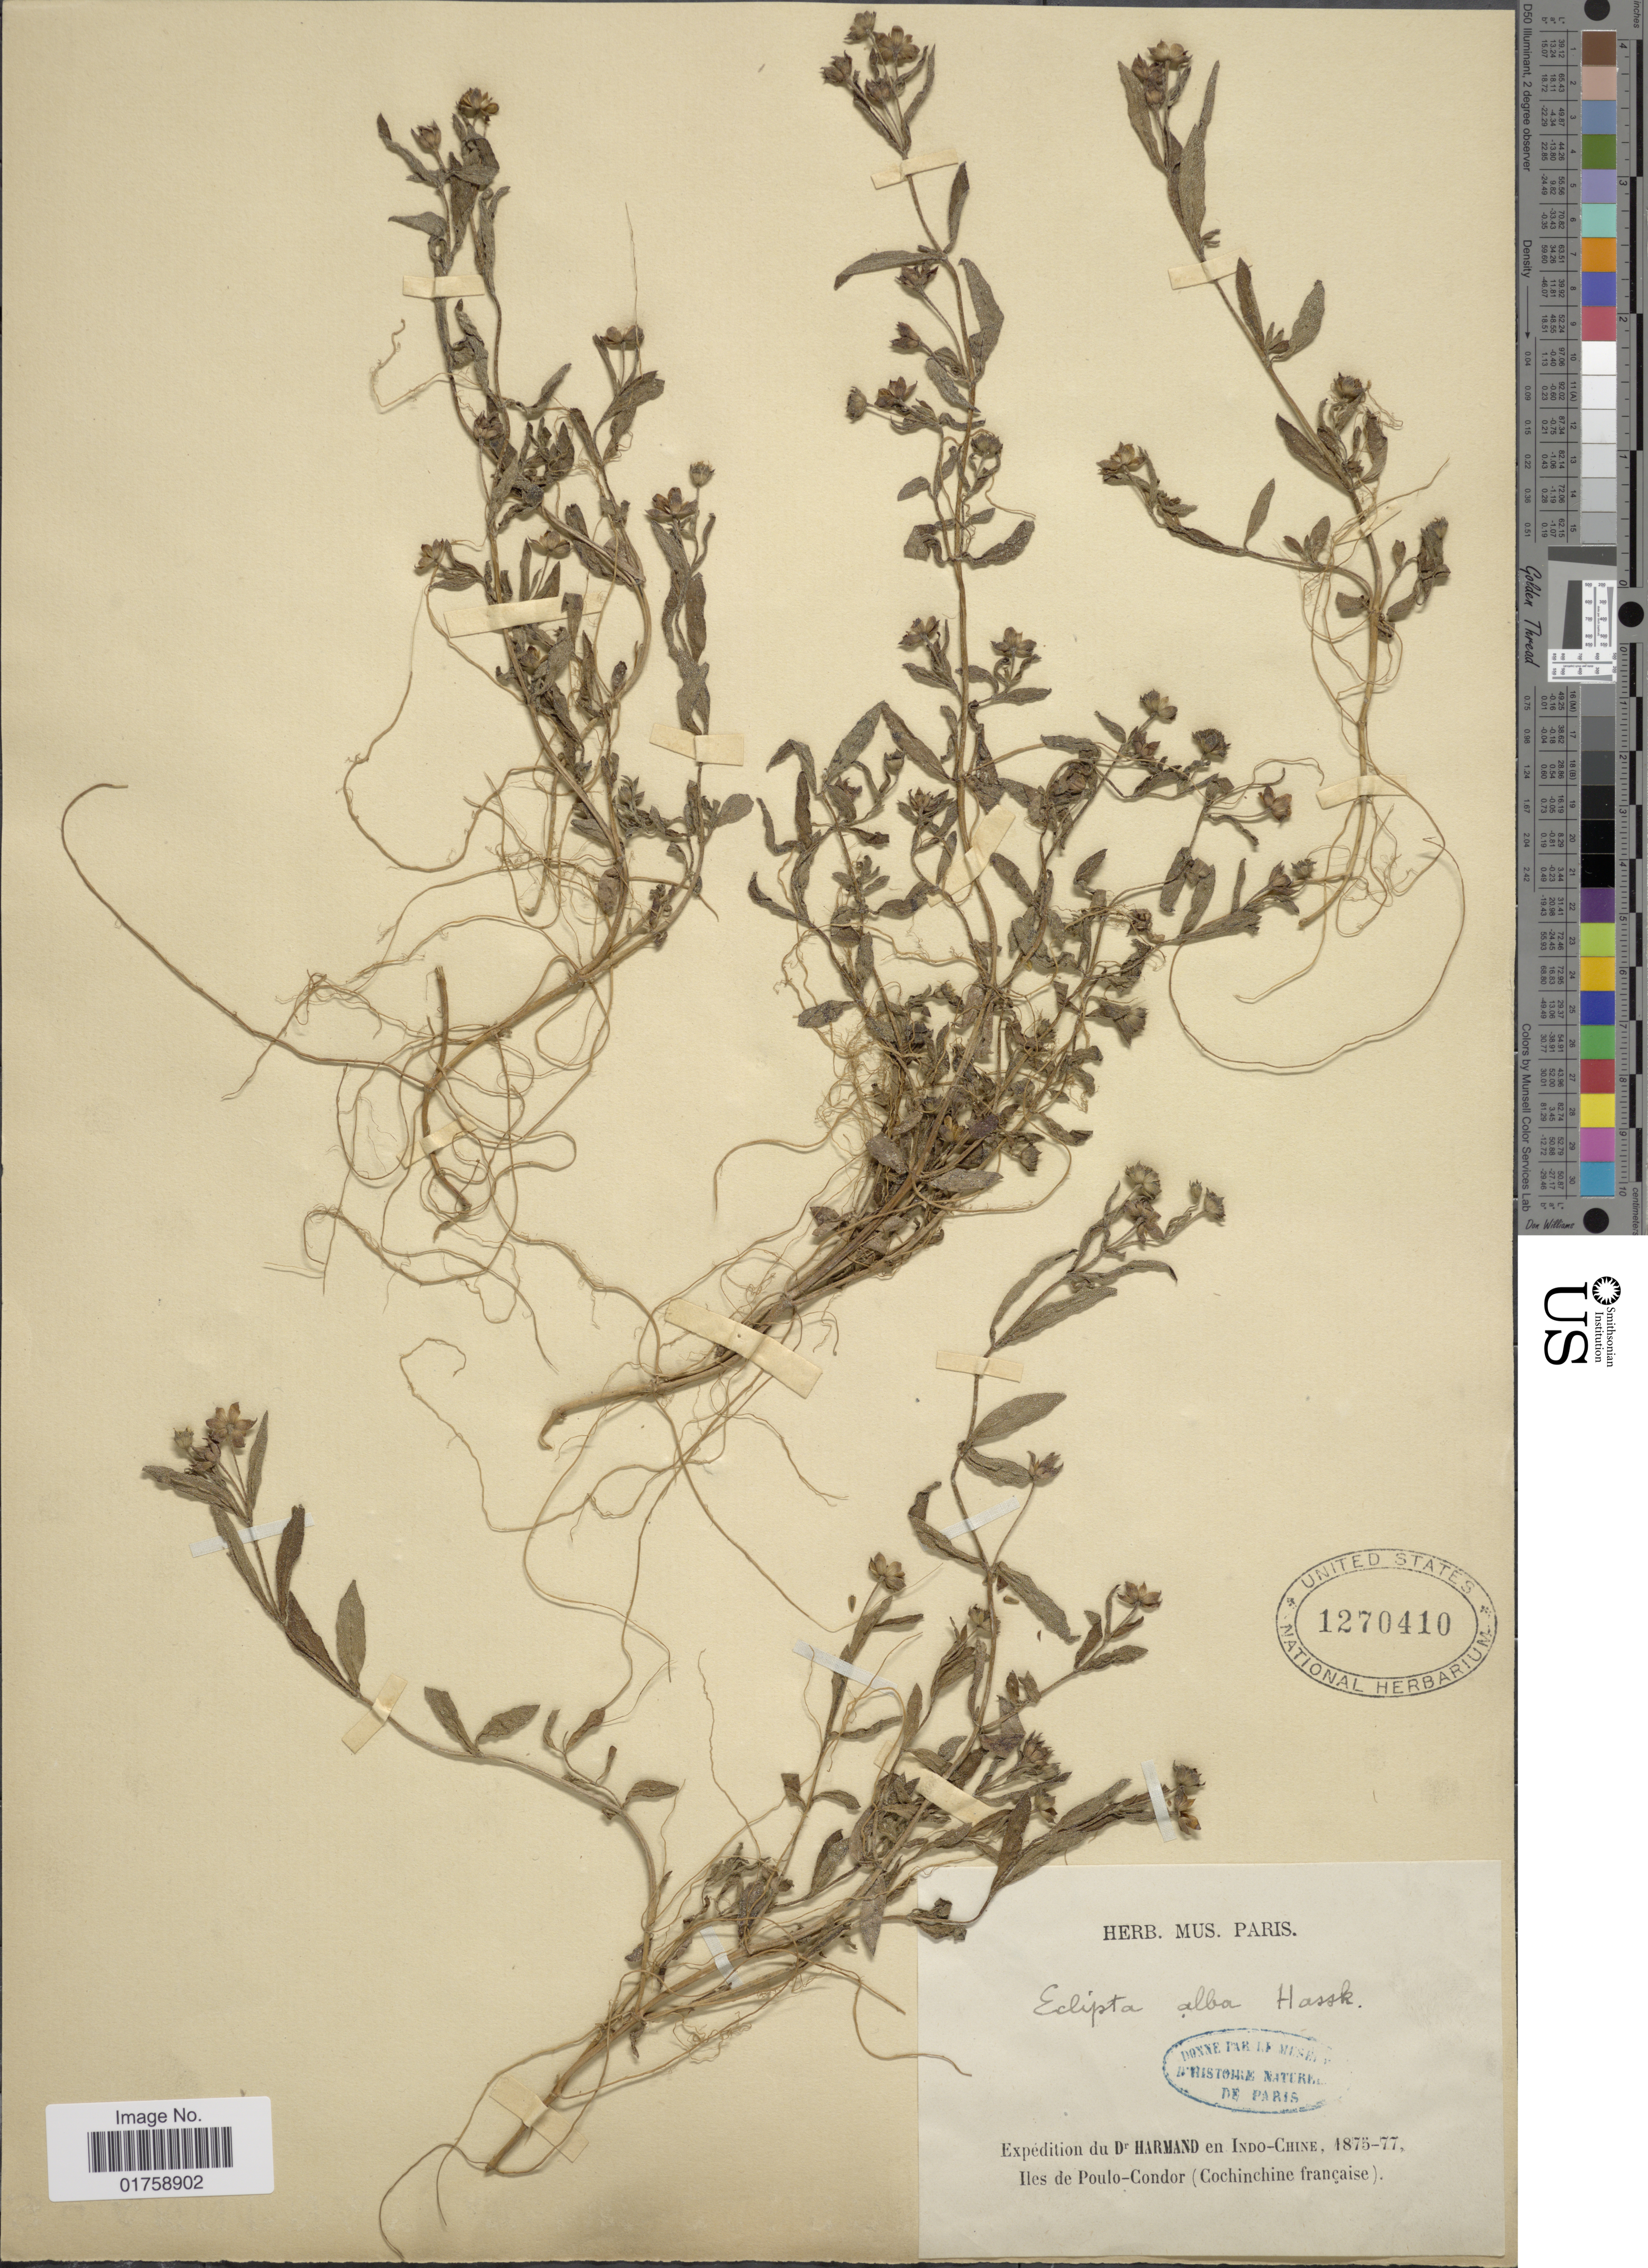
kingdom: Plantae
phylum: Tracheophyta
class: Magnoliopsida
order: Asterales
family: Asteraceae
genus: Eclipta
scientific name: Eclipta prostrata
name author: (L.) L.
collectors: Harmand, --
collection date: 1875/1877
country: Vietnam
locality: Indo-Chine. Iles de Poulo-Condor (Cochinchine francaise)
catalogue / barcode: US 1270410